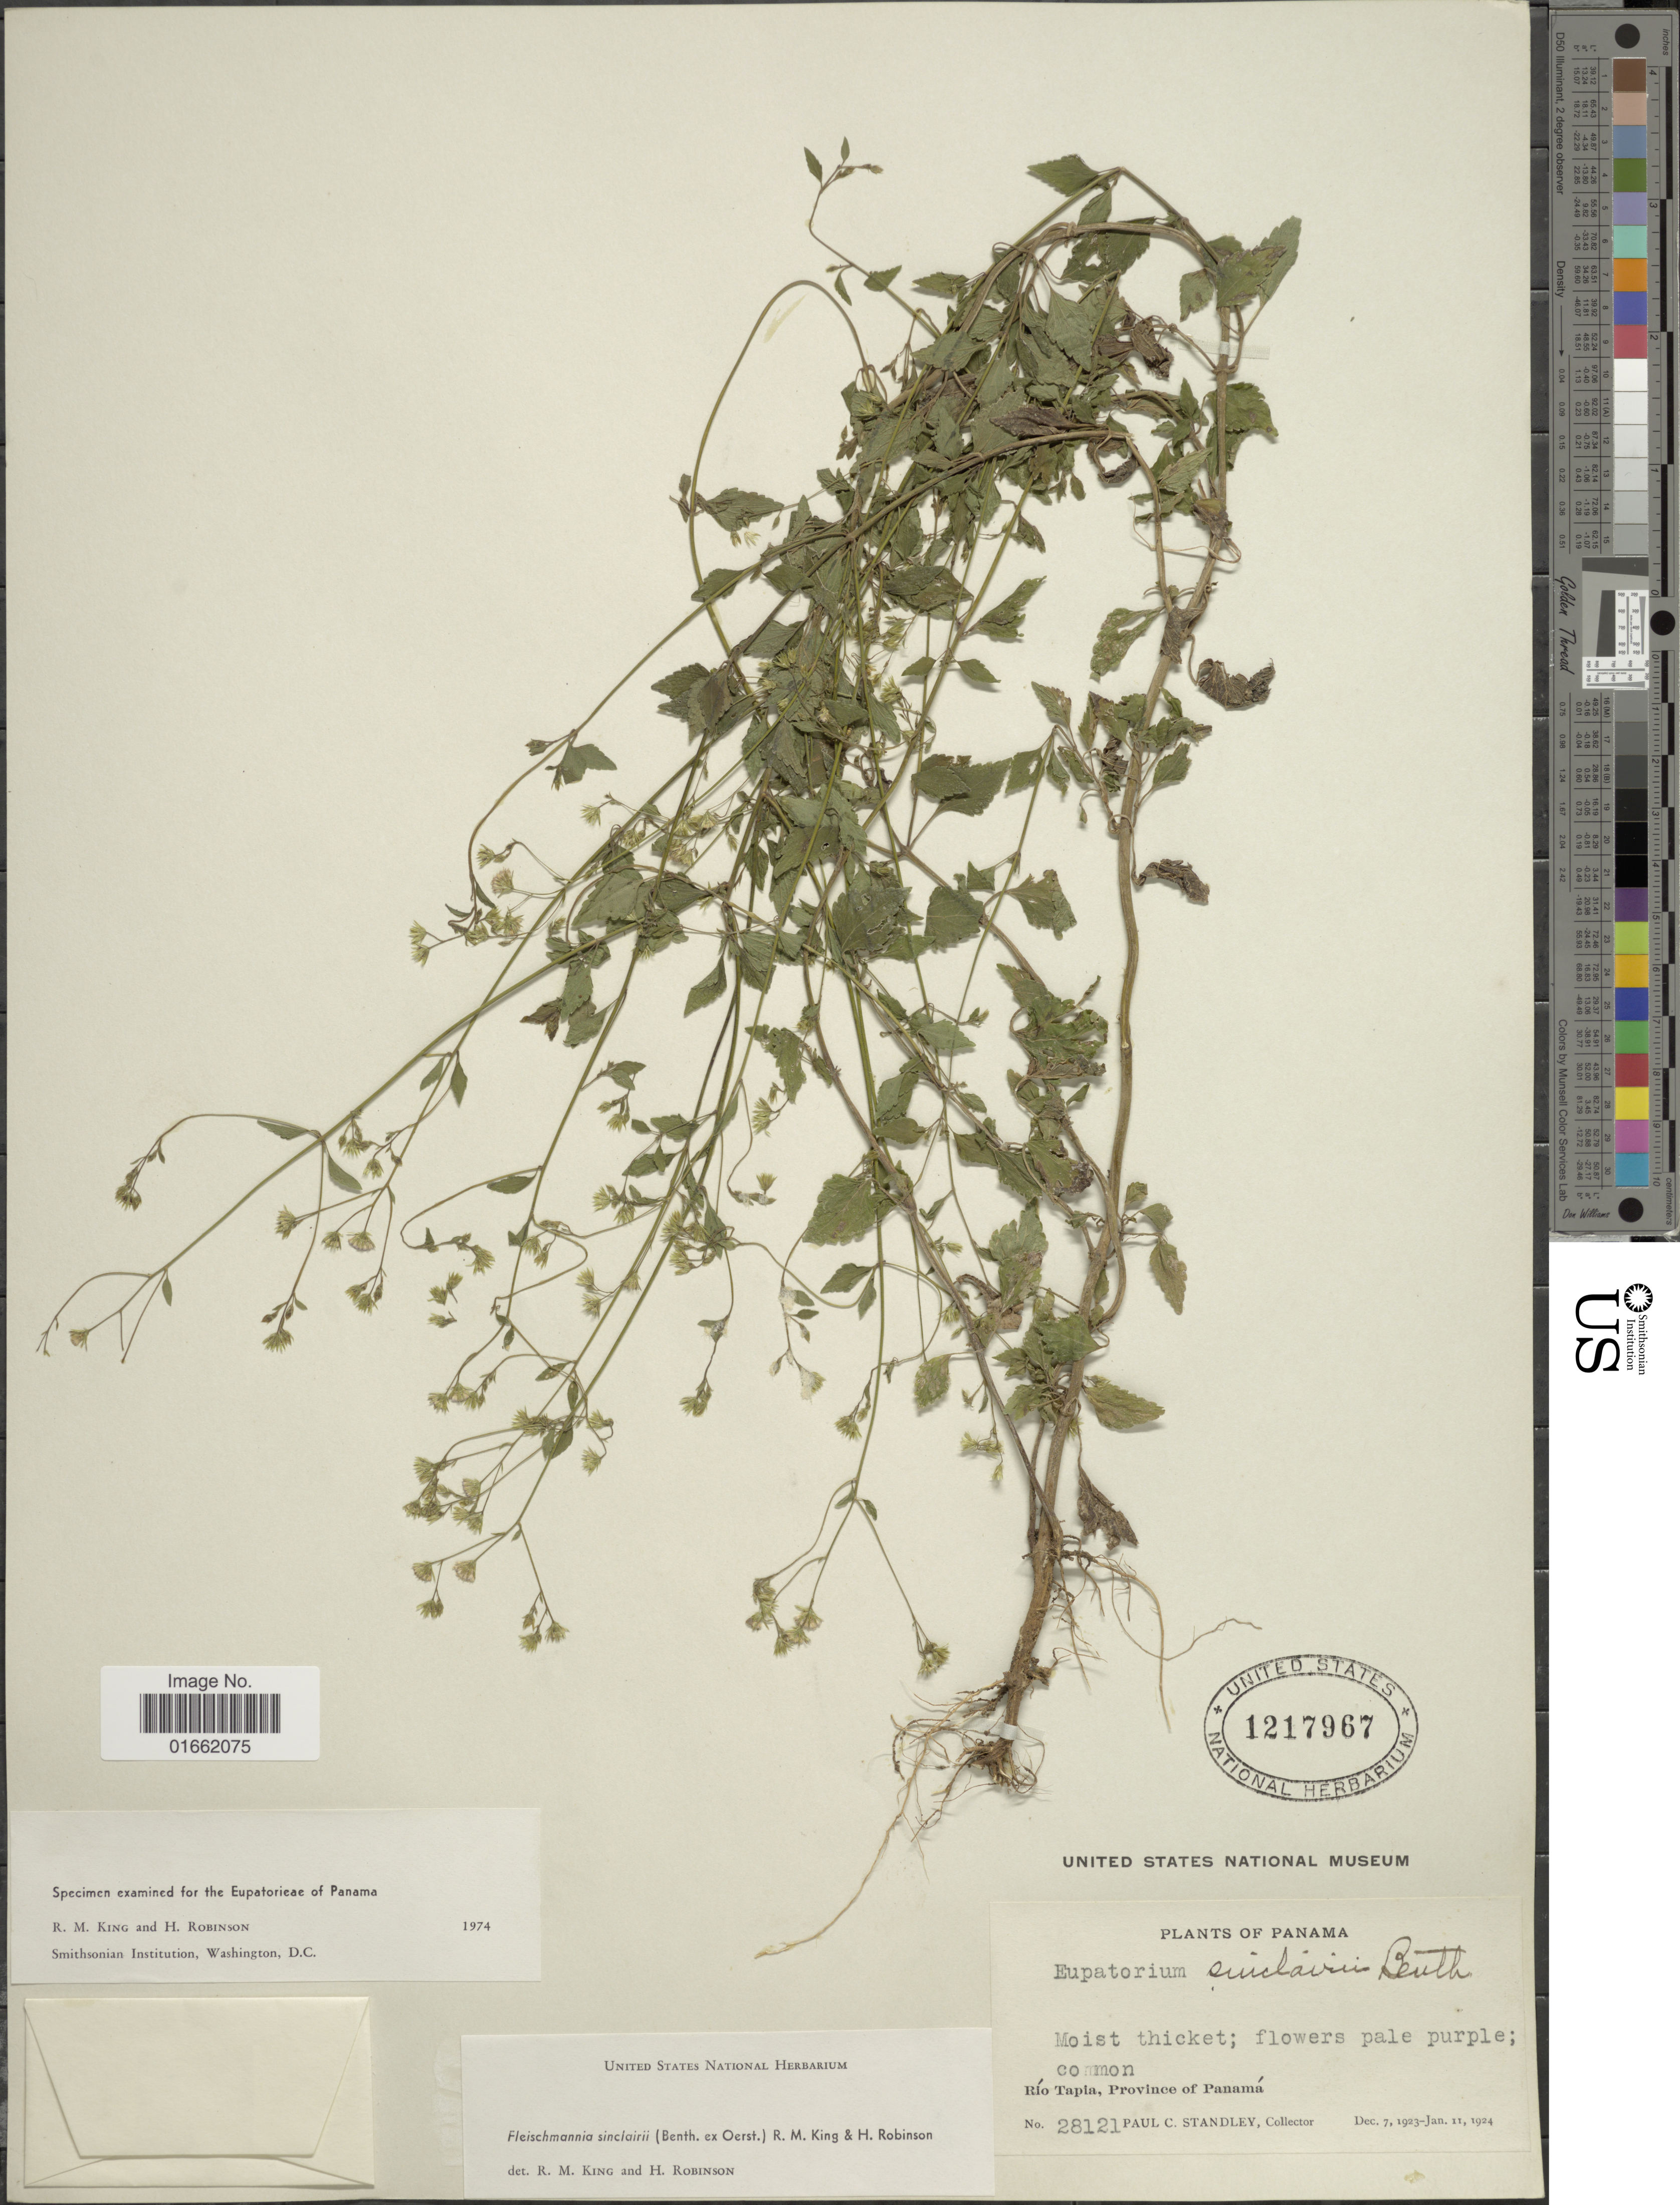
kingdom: Plantae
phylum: Tracheophyta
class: Magnoliopsida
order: Asterales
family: Asteraceae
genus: Fleischmannia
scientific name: Fleischmannia sinclairii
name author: (Benth. ex Oerst.) R.M. King & H. Rob.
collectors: P. C. Standley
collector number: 28121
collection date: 1923-12-07/1924-01-11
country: Panama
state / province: Panamá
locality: Río Tapia, Province of Panamá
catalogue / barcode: US 1217967